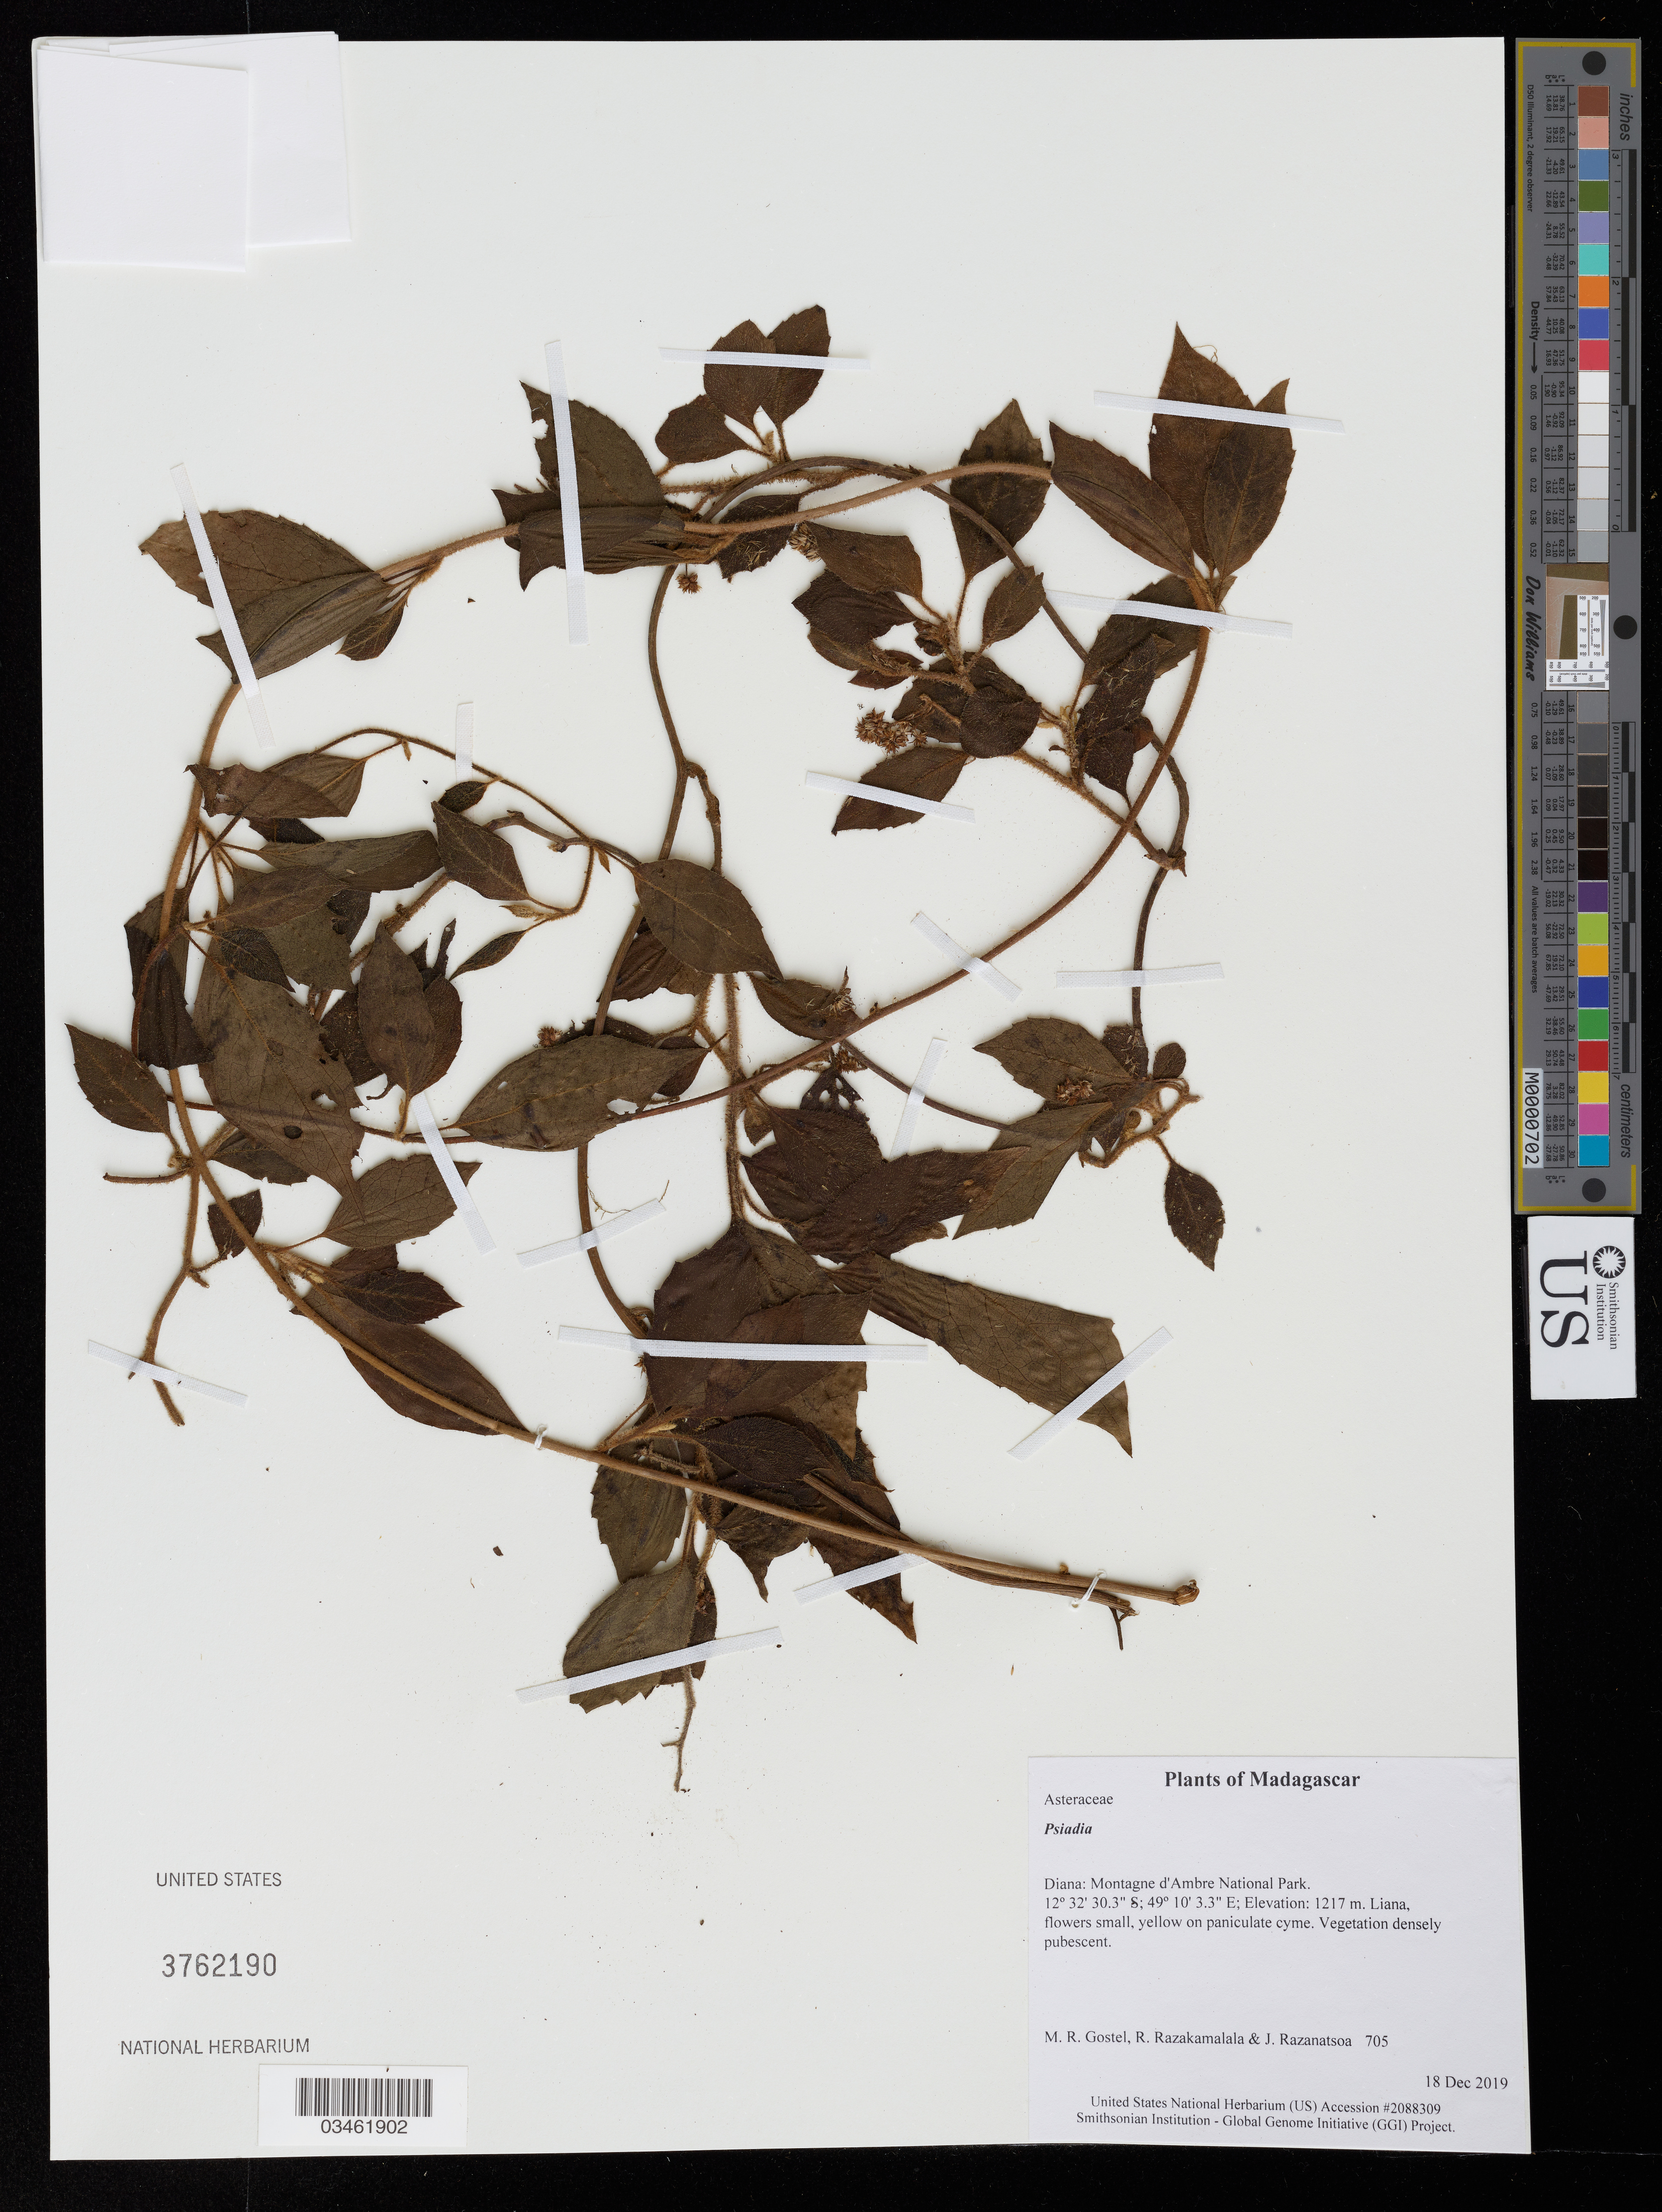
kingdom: Plantae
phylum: Tracheophyta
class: Magnoliopsida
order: Asterales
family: Asteraceae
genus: Psiadia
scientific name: Psiadia sp.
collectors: M. R. Gostel, R. Razakamalala & J. Razanatsoa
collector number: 705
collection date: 2019-12-18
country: Madagascar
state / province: Diana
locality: Montagne d'Ambre National Park.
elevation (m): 1217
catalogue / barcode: US 3762190